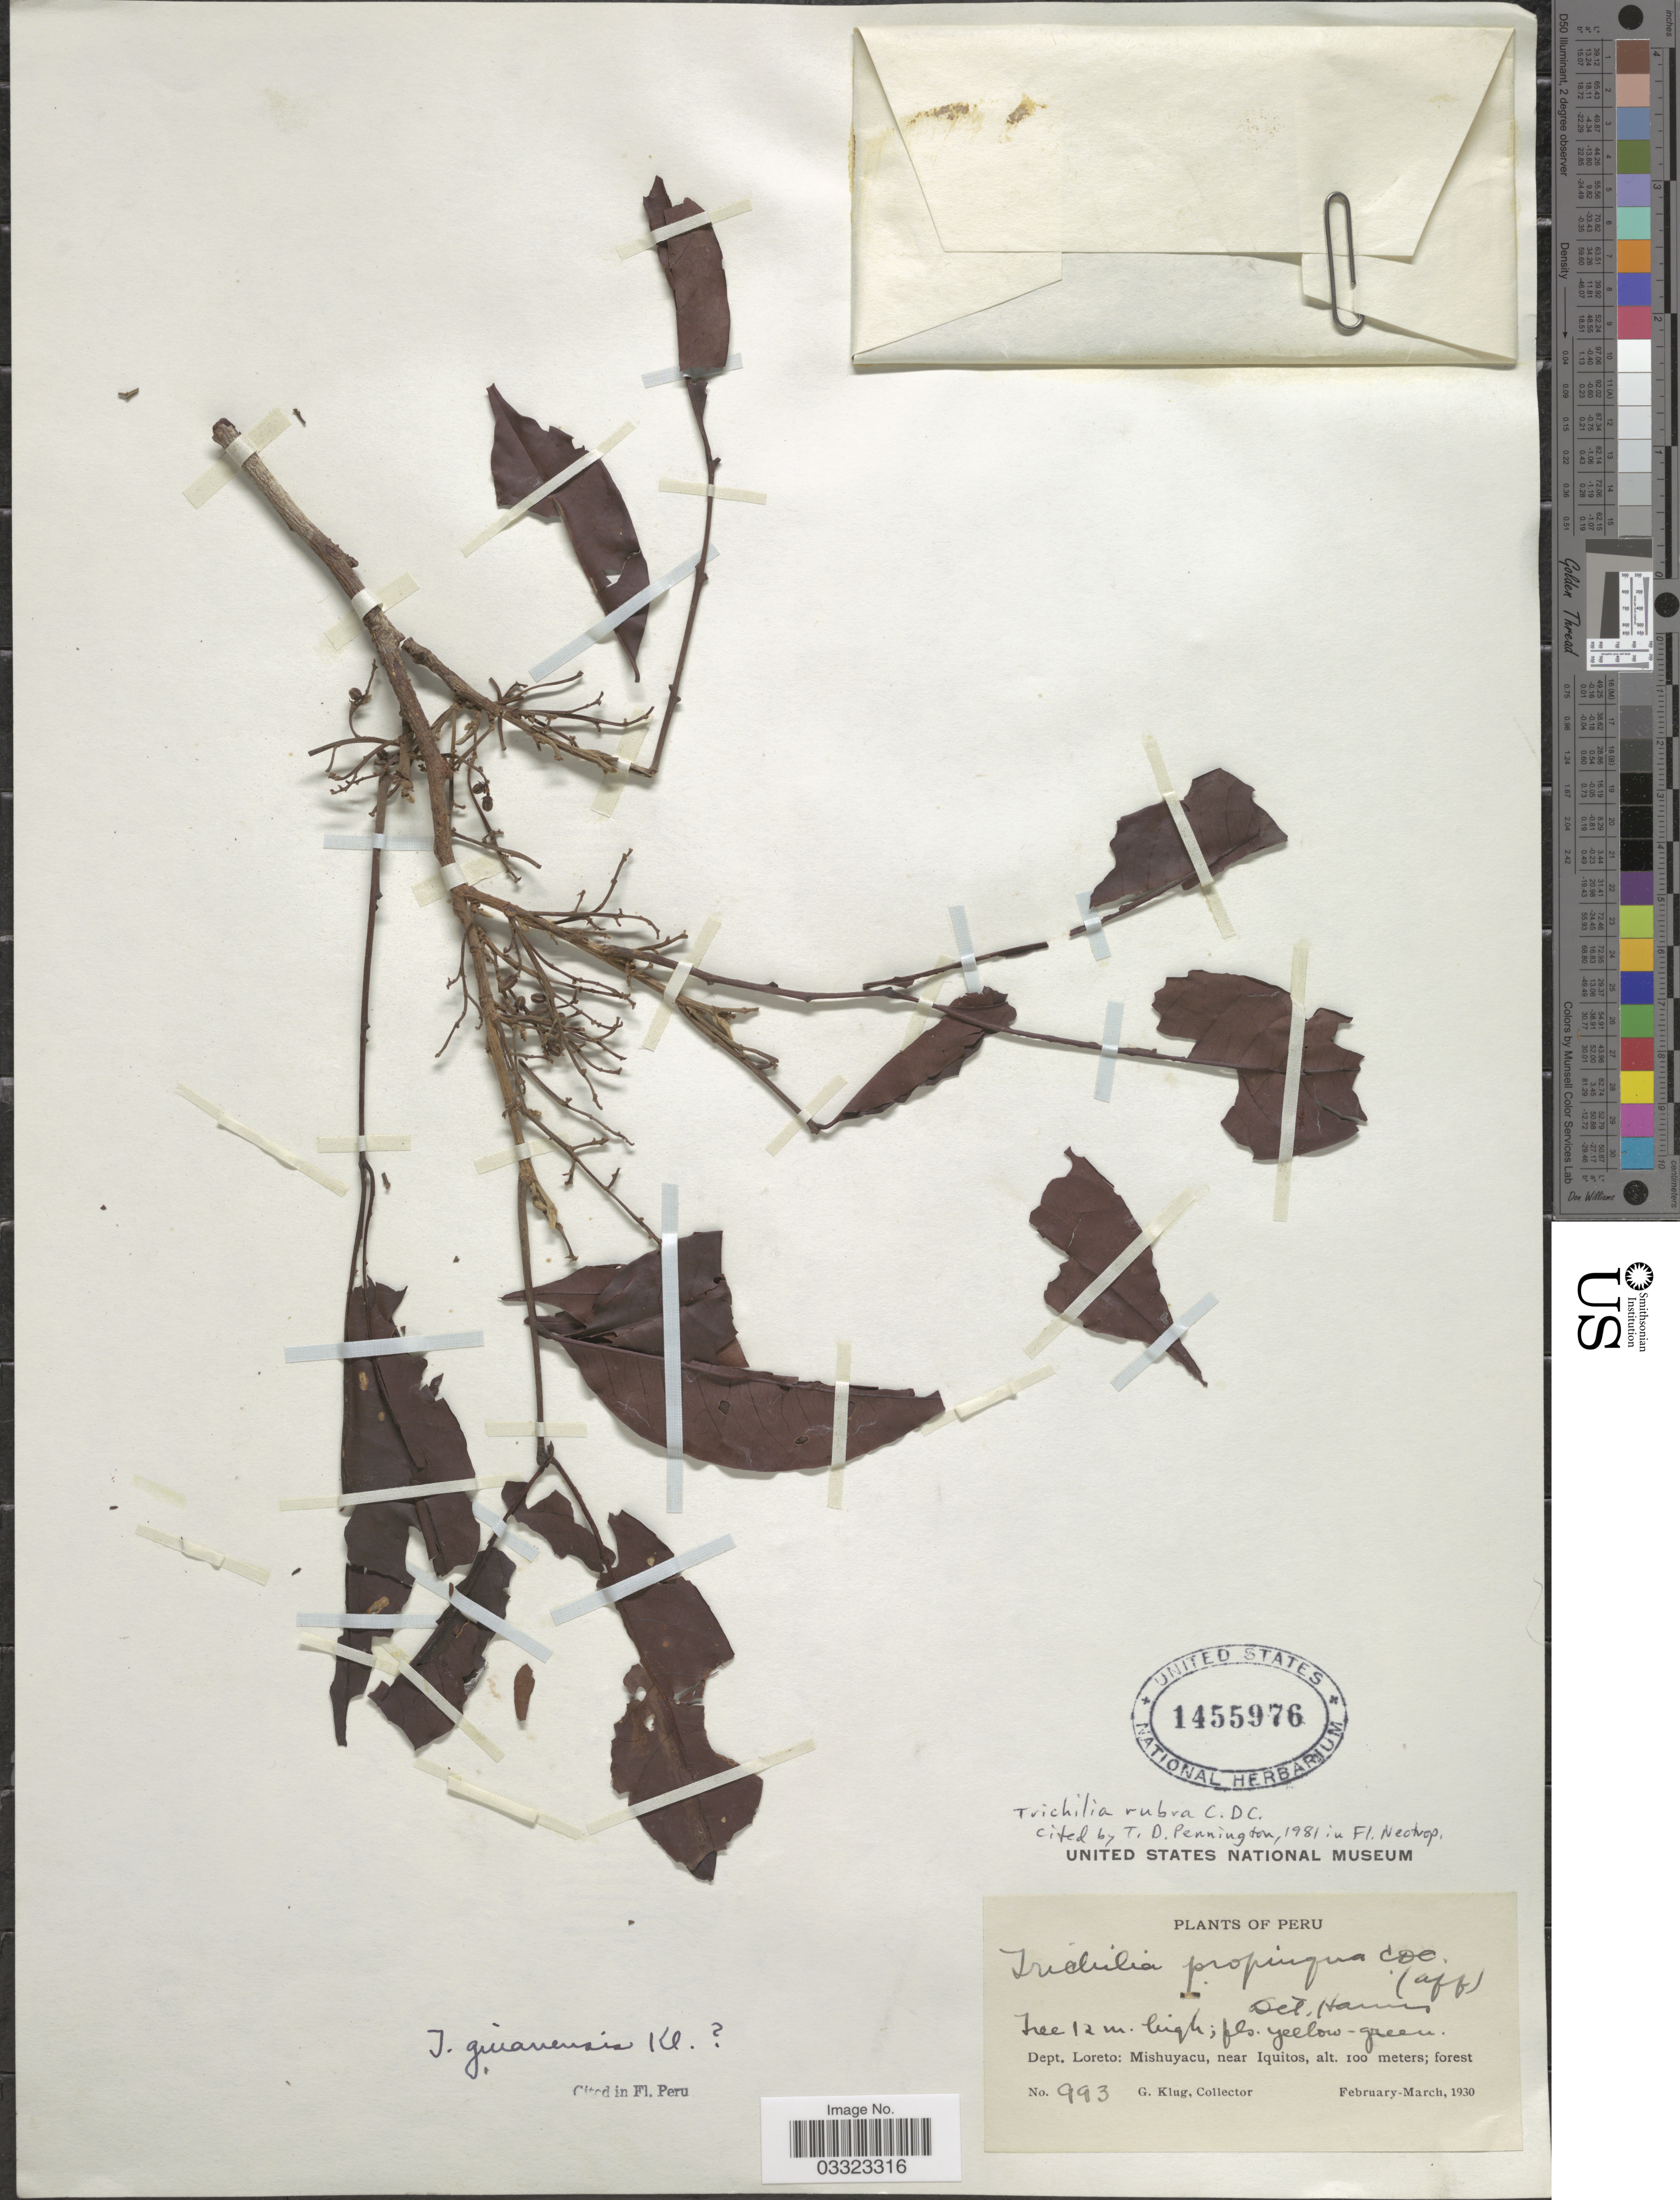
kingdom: Plantae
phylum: Tracheophyta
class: Magnoliopsida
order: Sapindales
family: Meliaceae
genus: Trichilia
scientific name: Trichilia rubra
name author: C. DC.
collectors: G. Klug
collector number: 993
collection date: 1930-02/1930-03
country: Peru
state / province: Loreto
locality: Dept. Loreto: Mishuyacu, near Iquitos.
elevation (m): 100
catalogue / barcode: US 1455976